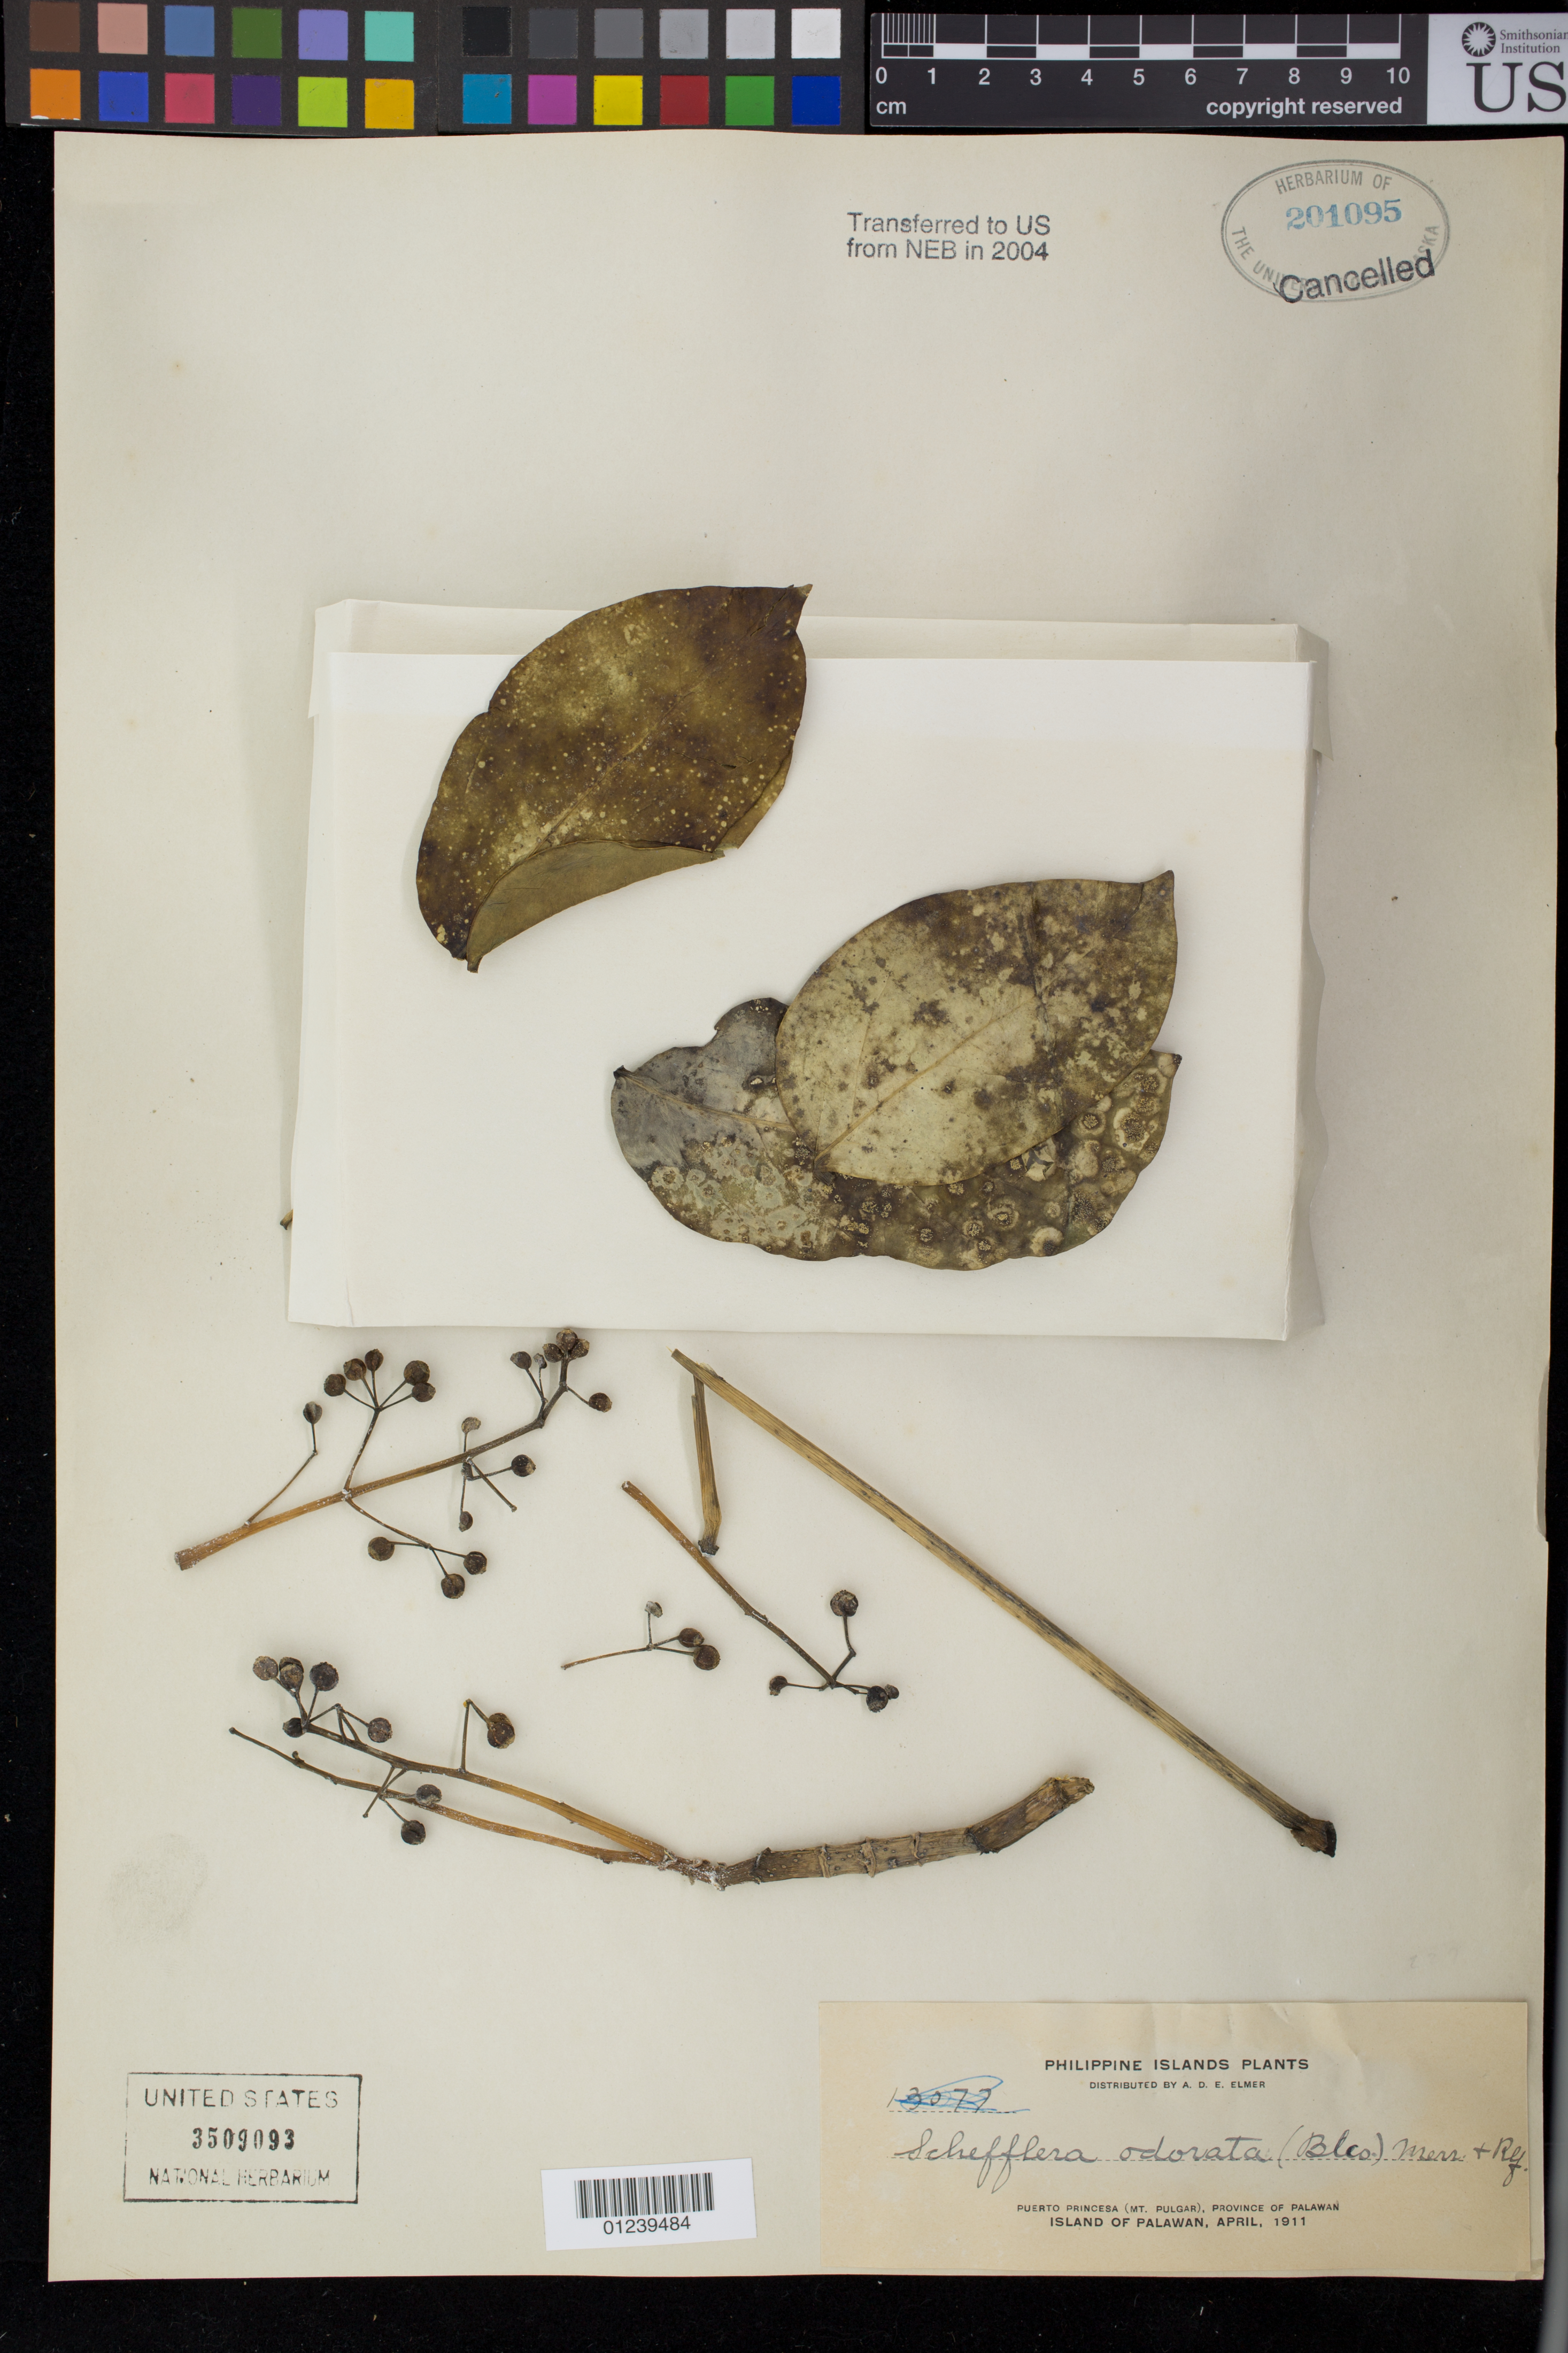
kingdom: Plantae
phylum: Tracheophyta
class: Magnoliopsida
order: Apiales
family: Araliaceae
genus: Schefflera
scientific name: Schefflera odorata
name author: (Blanco) Merr. & Rolfe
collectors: A. D. E. Elmer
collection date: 1911-04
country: Philippines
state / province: Mimaropa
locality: Puerto Princesa (Mt. Pulgar), Province of Palawan, Island of Palawan.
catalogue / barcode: US 3509093